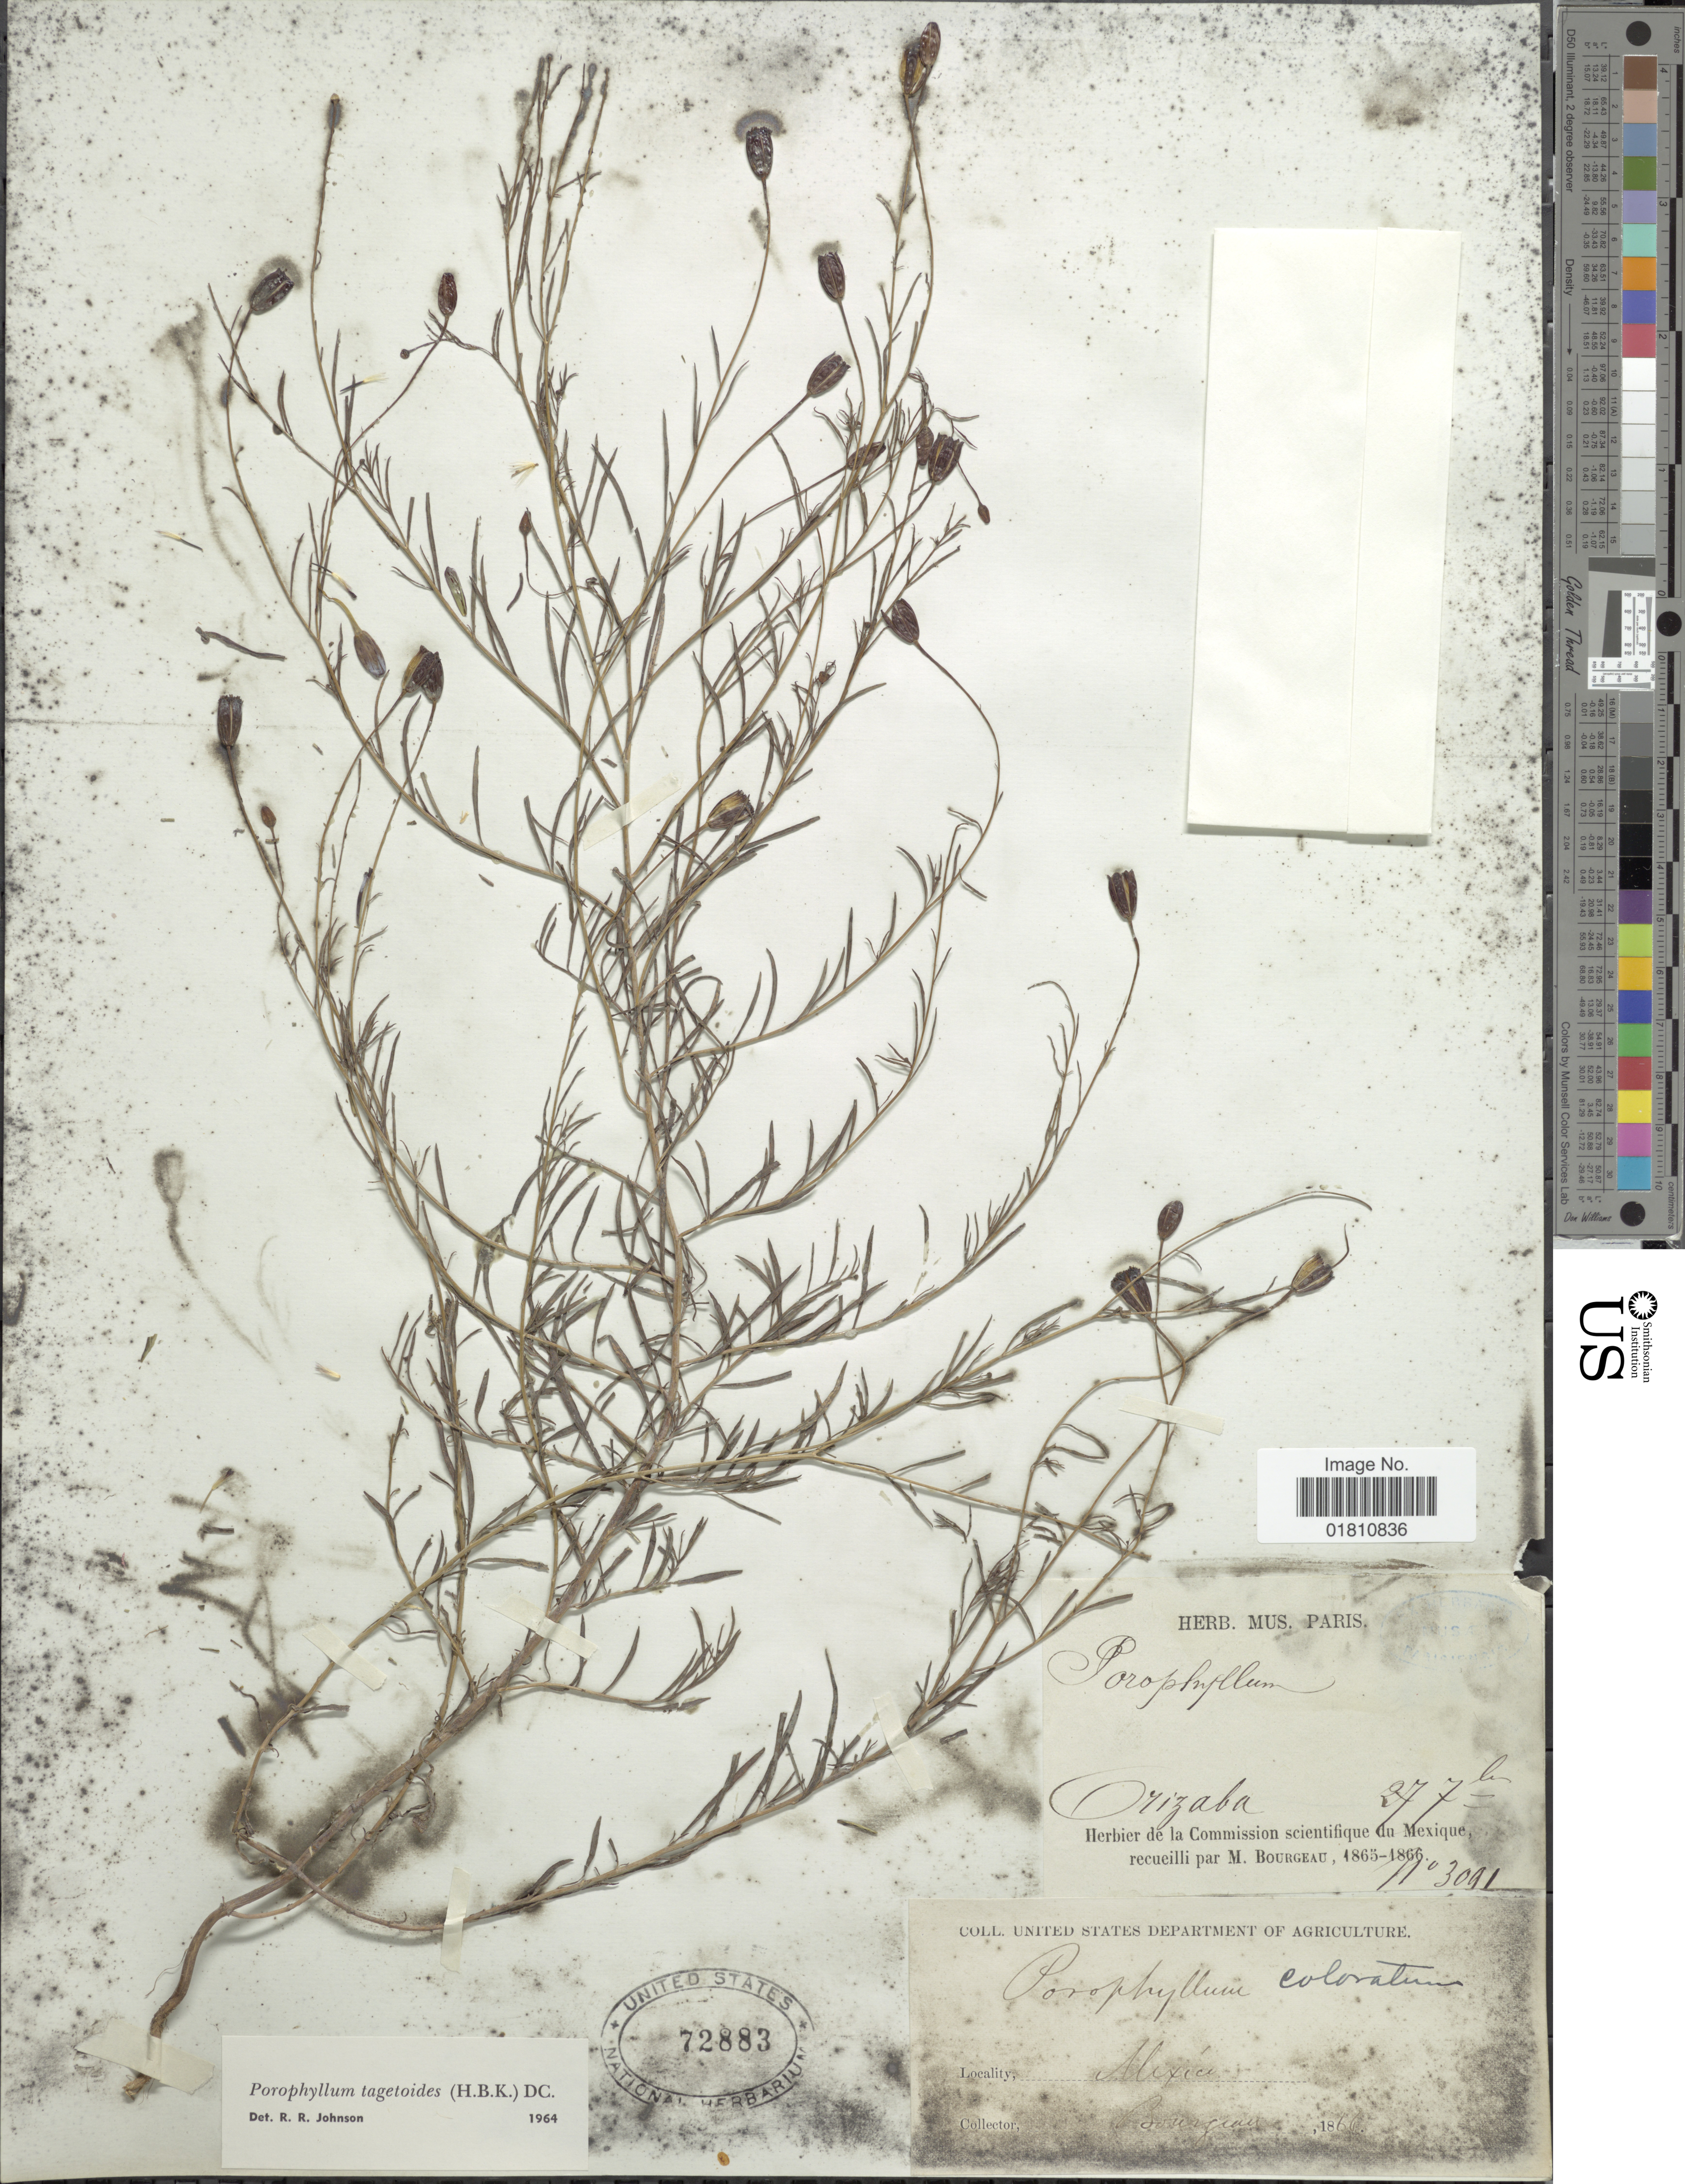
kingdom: Plantae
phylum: Tracheophyta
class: Magnoliopsida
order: Asterales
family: Asteraceae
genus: Porophyllum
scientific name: Porophyllum tagetoides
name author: (Kunth) DC.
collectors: M. Bourgeau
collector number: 3091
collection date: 1866-09-27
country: Mexico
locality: Orizaba.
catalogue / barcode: US 72883